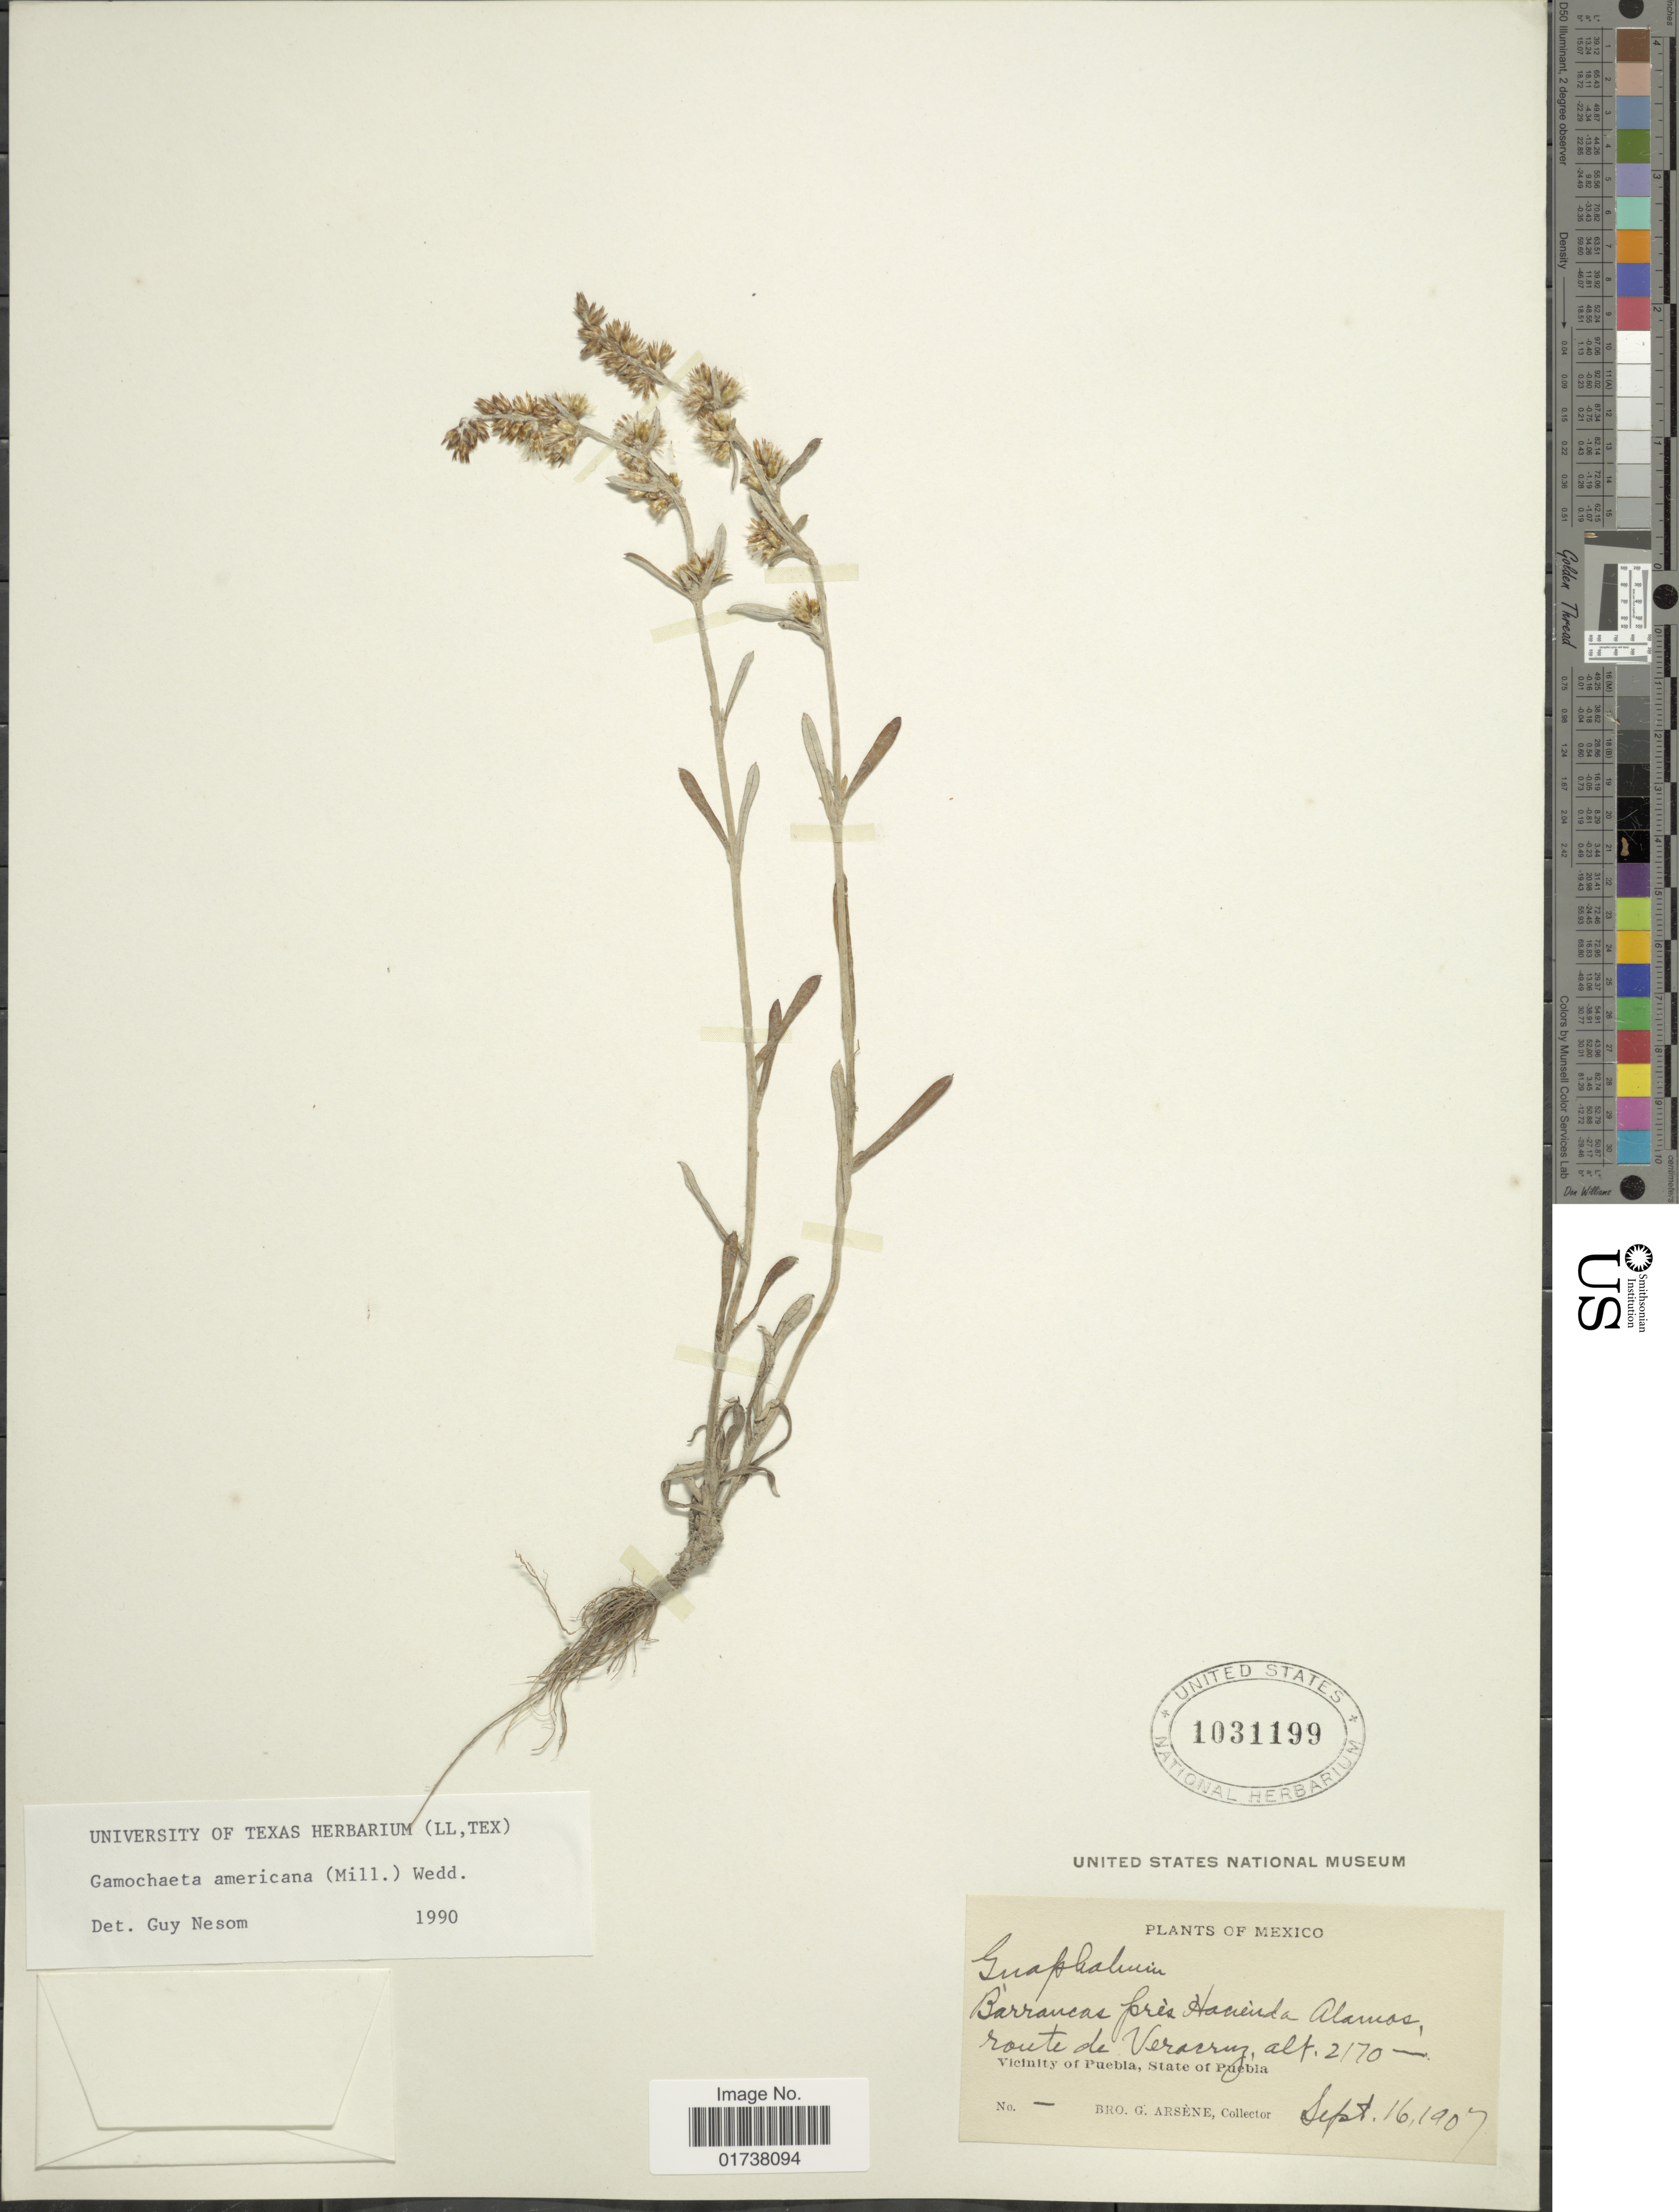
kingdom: Plantae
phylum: Tracheophyta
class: Magnoliopsida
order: Asterales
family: Asteraceae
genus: Gamochaeta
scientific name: Gamochaeta americana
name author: (Mill.) Wedd.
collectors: Bro. G. Arsène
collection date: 1907-09-16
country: Mexico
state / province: Puebla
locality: Barrancas fores, Hacienda Alamos, route de Veracruz, Vicinity of Puebla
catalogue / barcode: US 1031199